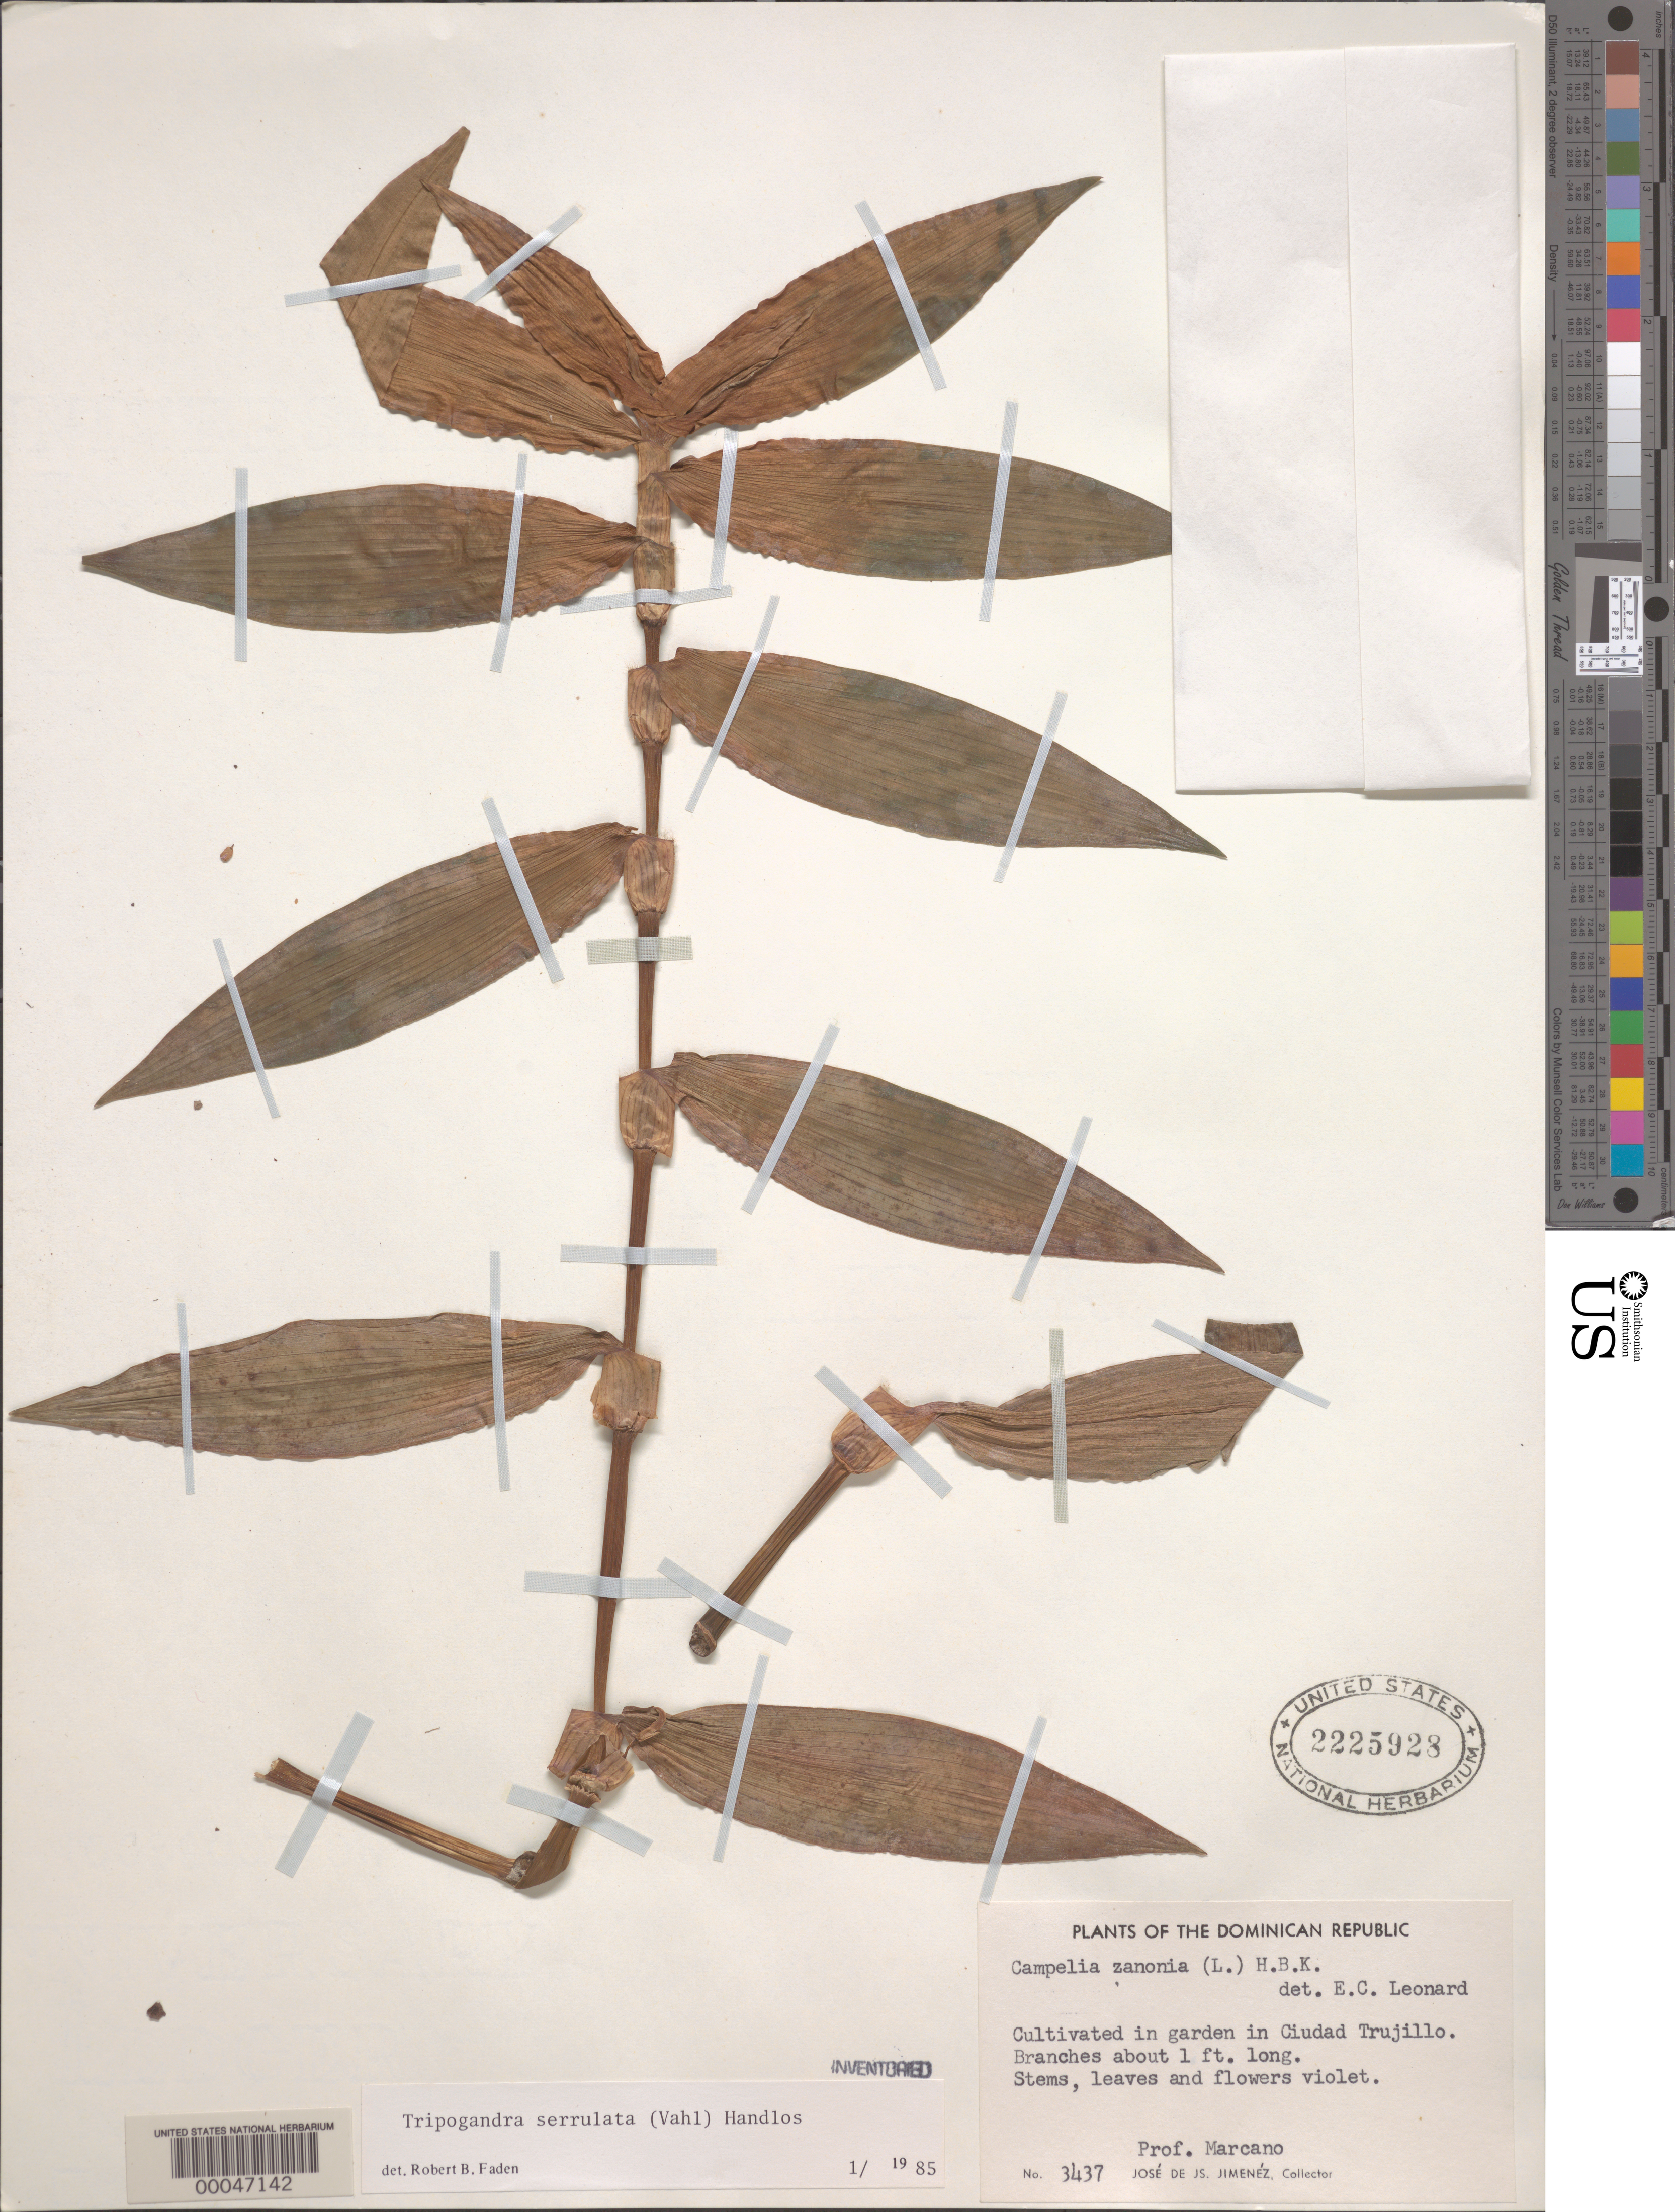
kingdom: Plantae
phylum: Tracheophyta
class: Liliopsida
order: Commelinales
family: Commelinaceae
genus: Tripogandra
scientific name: Tripogandra serrulata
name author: (Vahl) Handlos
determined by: Faden, Robert B., (US), Smithsonian Institution - National Museum of Natural History (UNITED STATES)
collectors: E. J. Marcano F. & J. J. Jiménez Almonte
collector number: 3437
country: Dominican Republic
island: Hispaniola Island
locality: Ciudad trujillo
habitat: Garden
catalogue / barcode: US 2225928